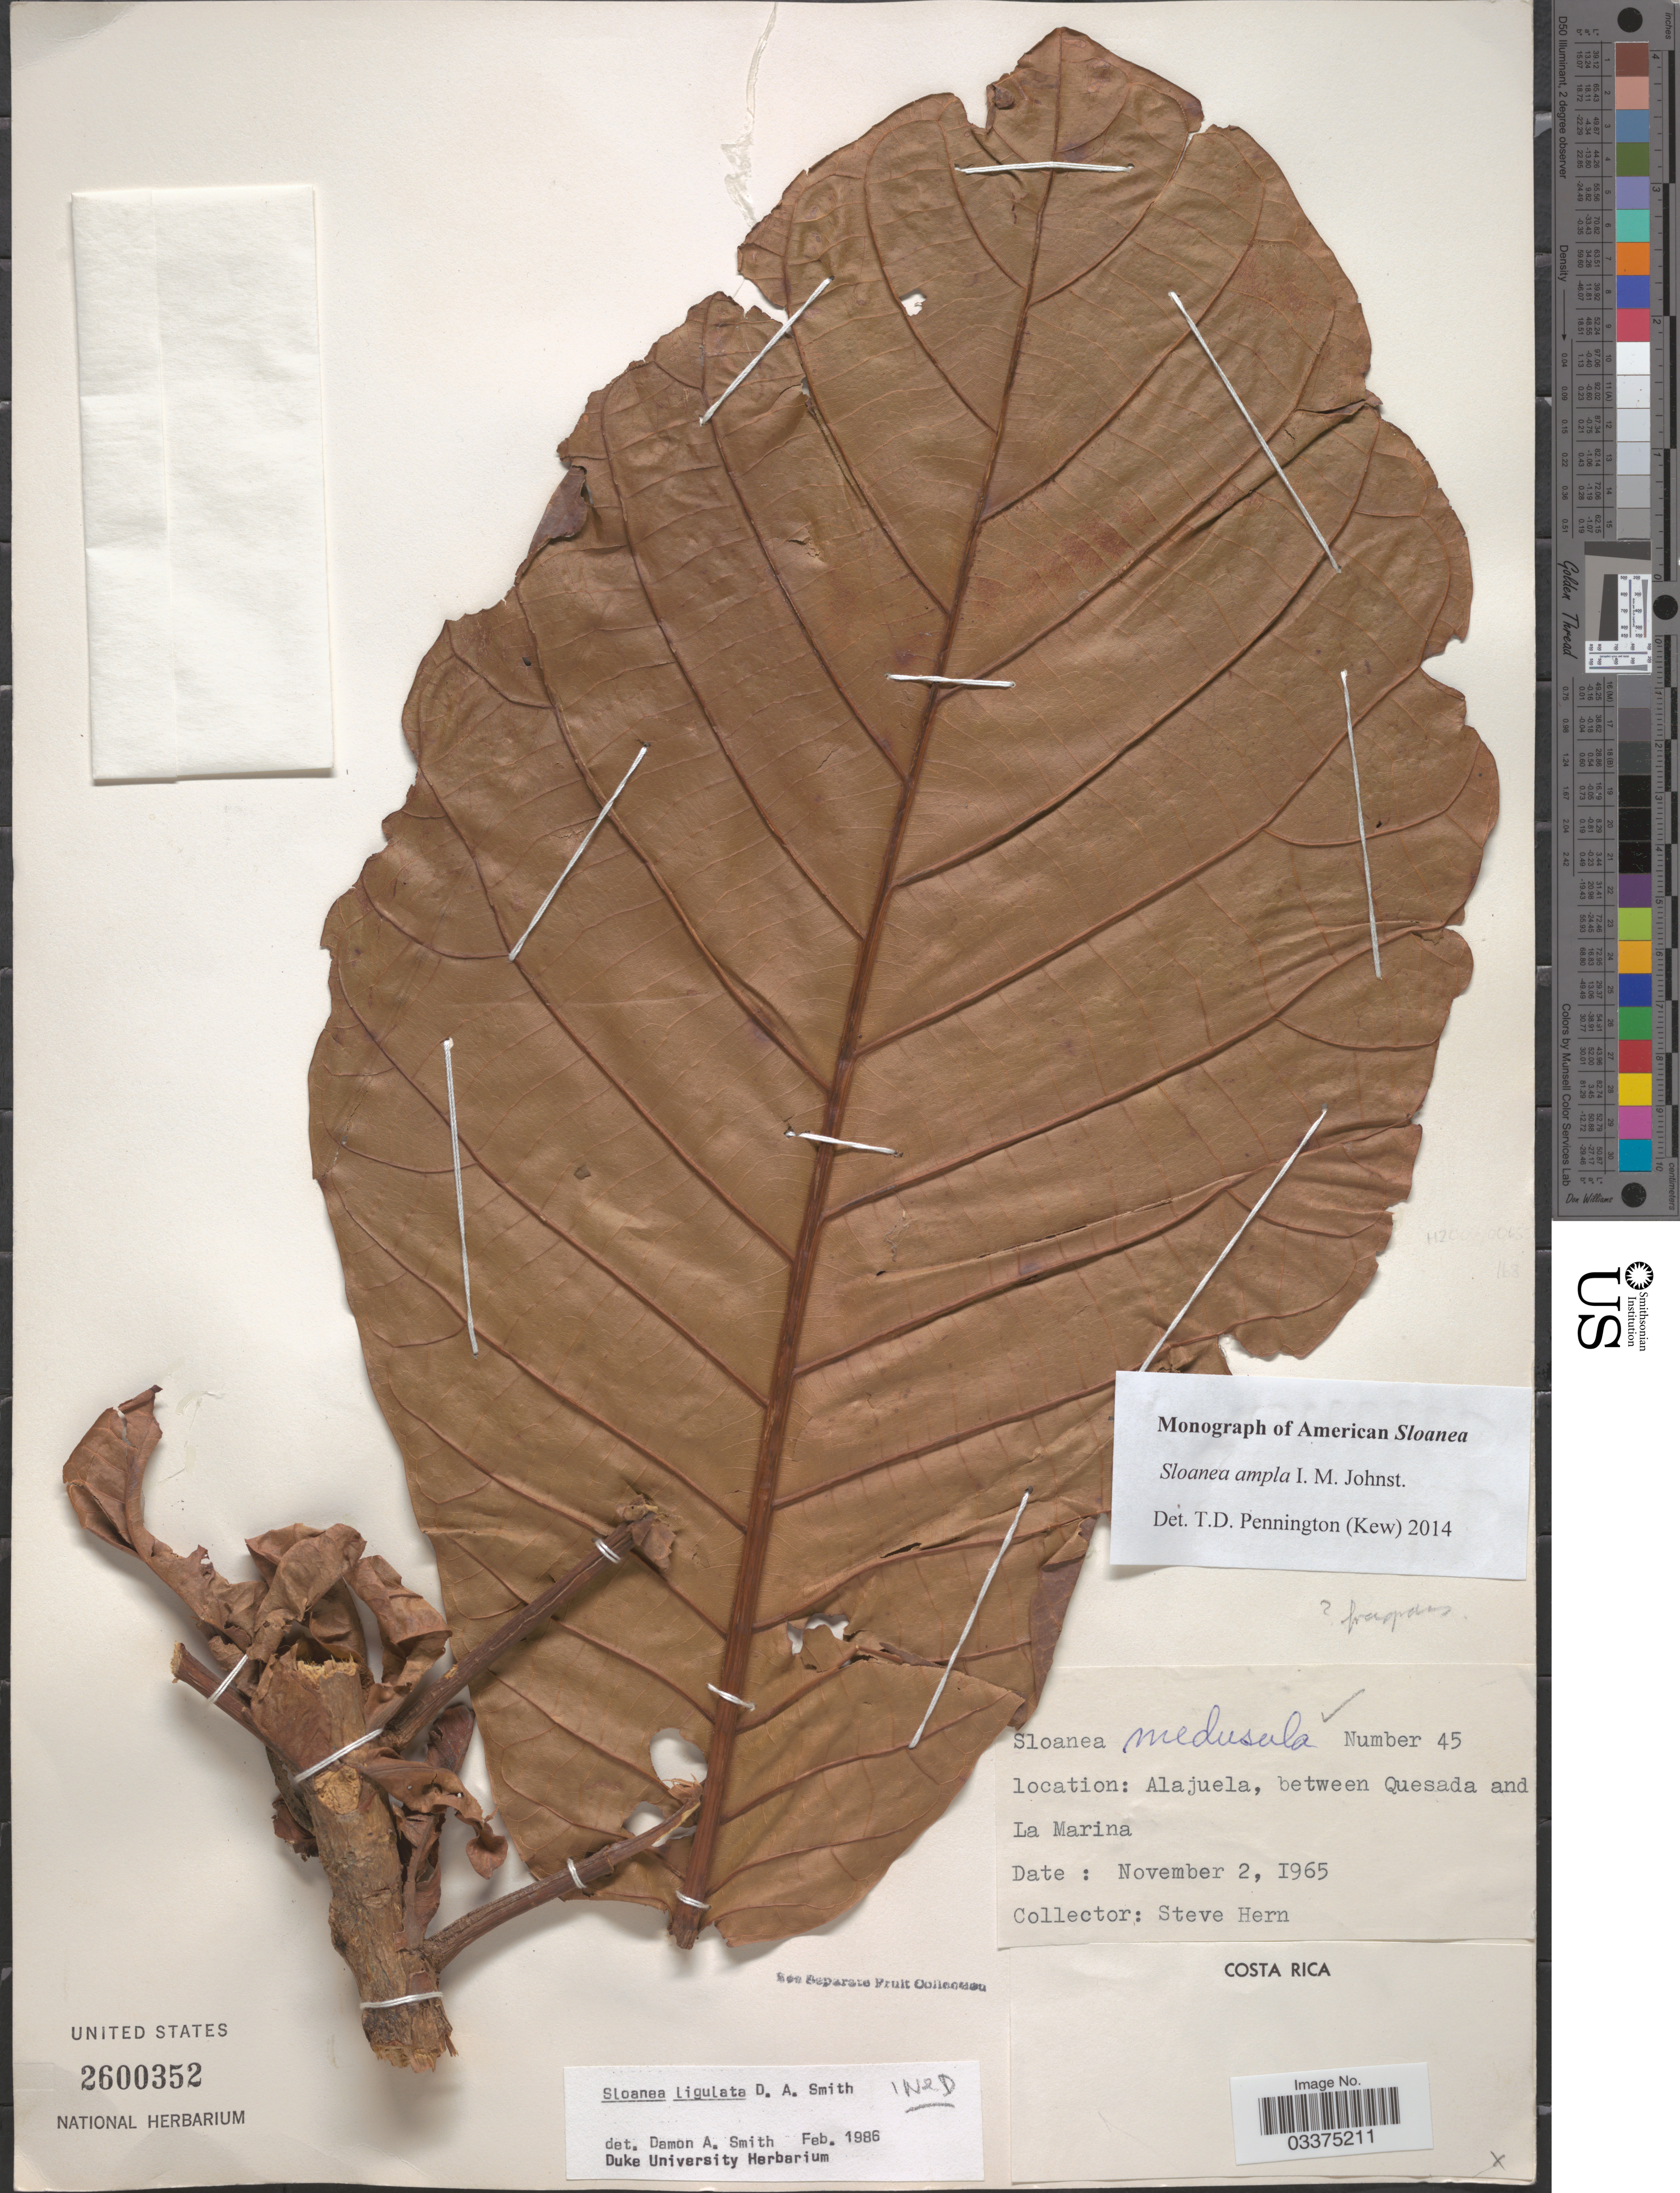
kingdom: Plantae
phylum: Tracheophyta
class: Magnoliopsida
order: Oxalidales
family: Elaeocarpaceae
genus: Sloanea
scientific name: Sloanea ampla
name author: I.M. Johnst.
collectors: S. Hern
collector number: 45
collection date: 1965-11-02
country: Costa Rica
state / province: Alajuela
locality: Between Quesada and La Marina.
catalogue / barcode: US 2600352